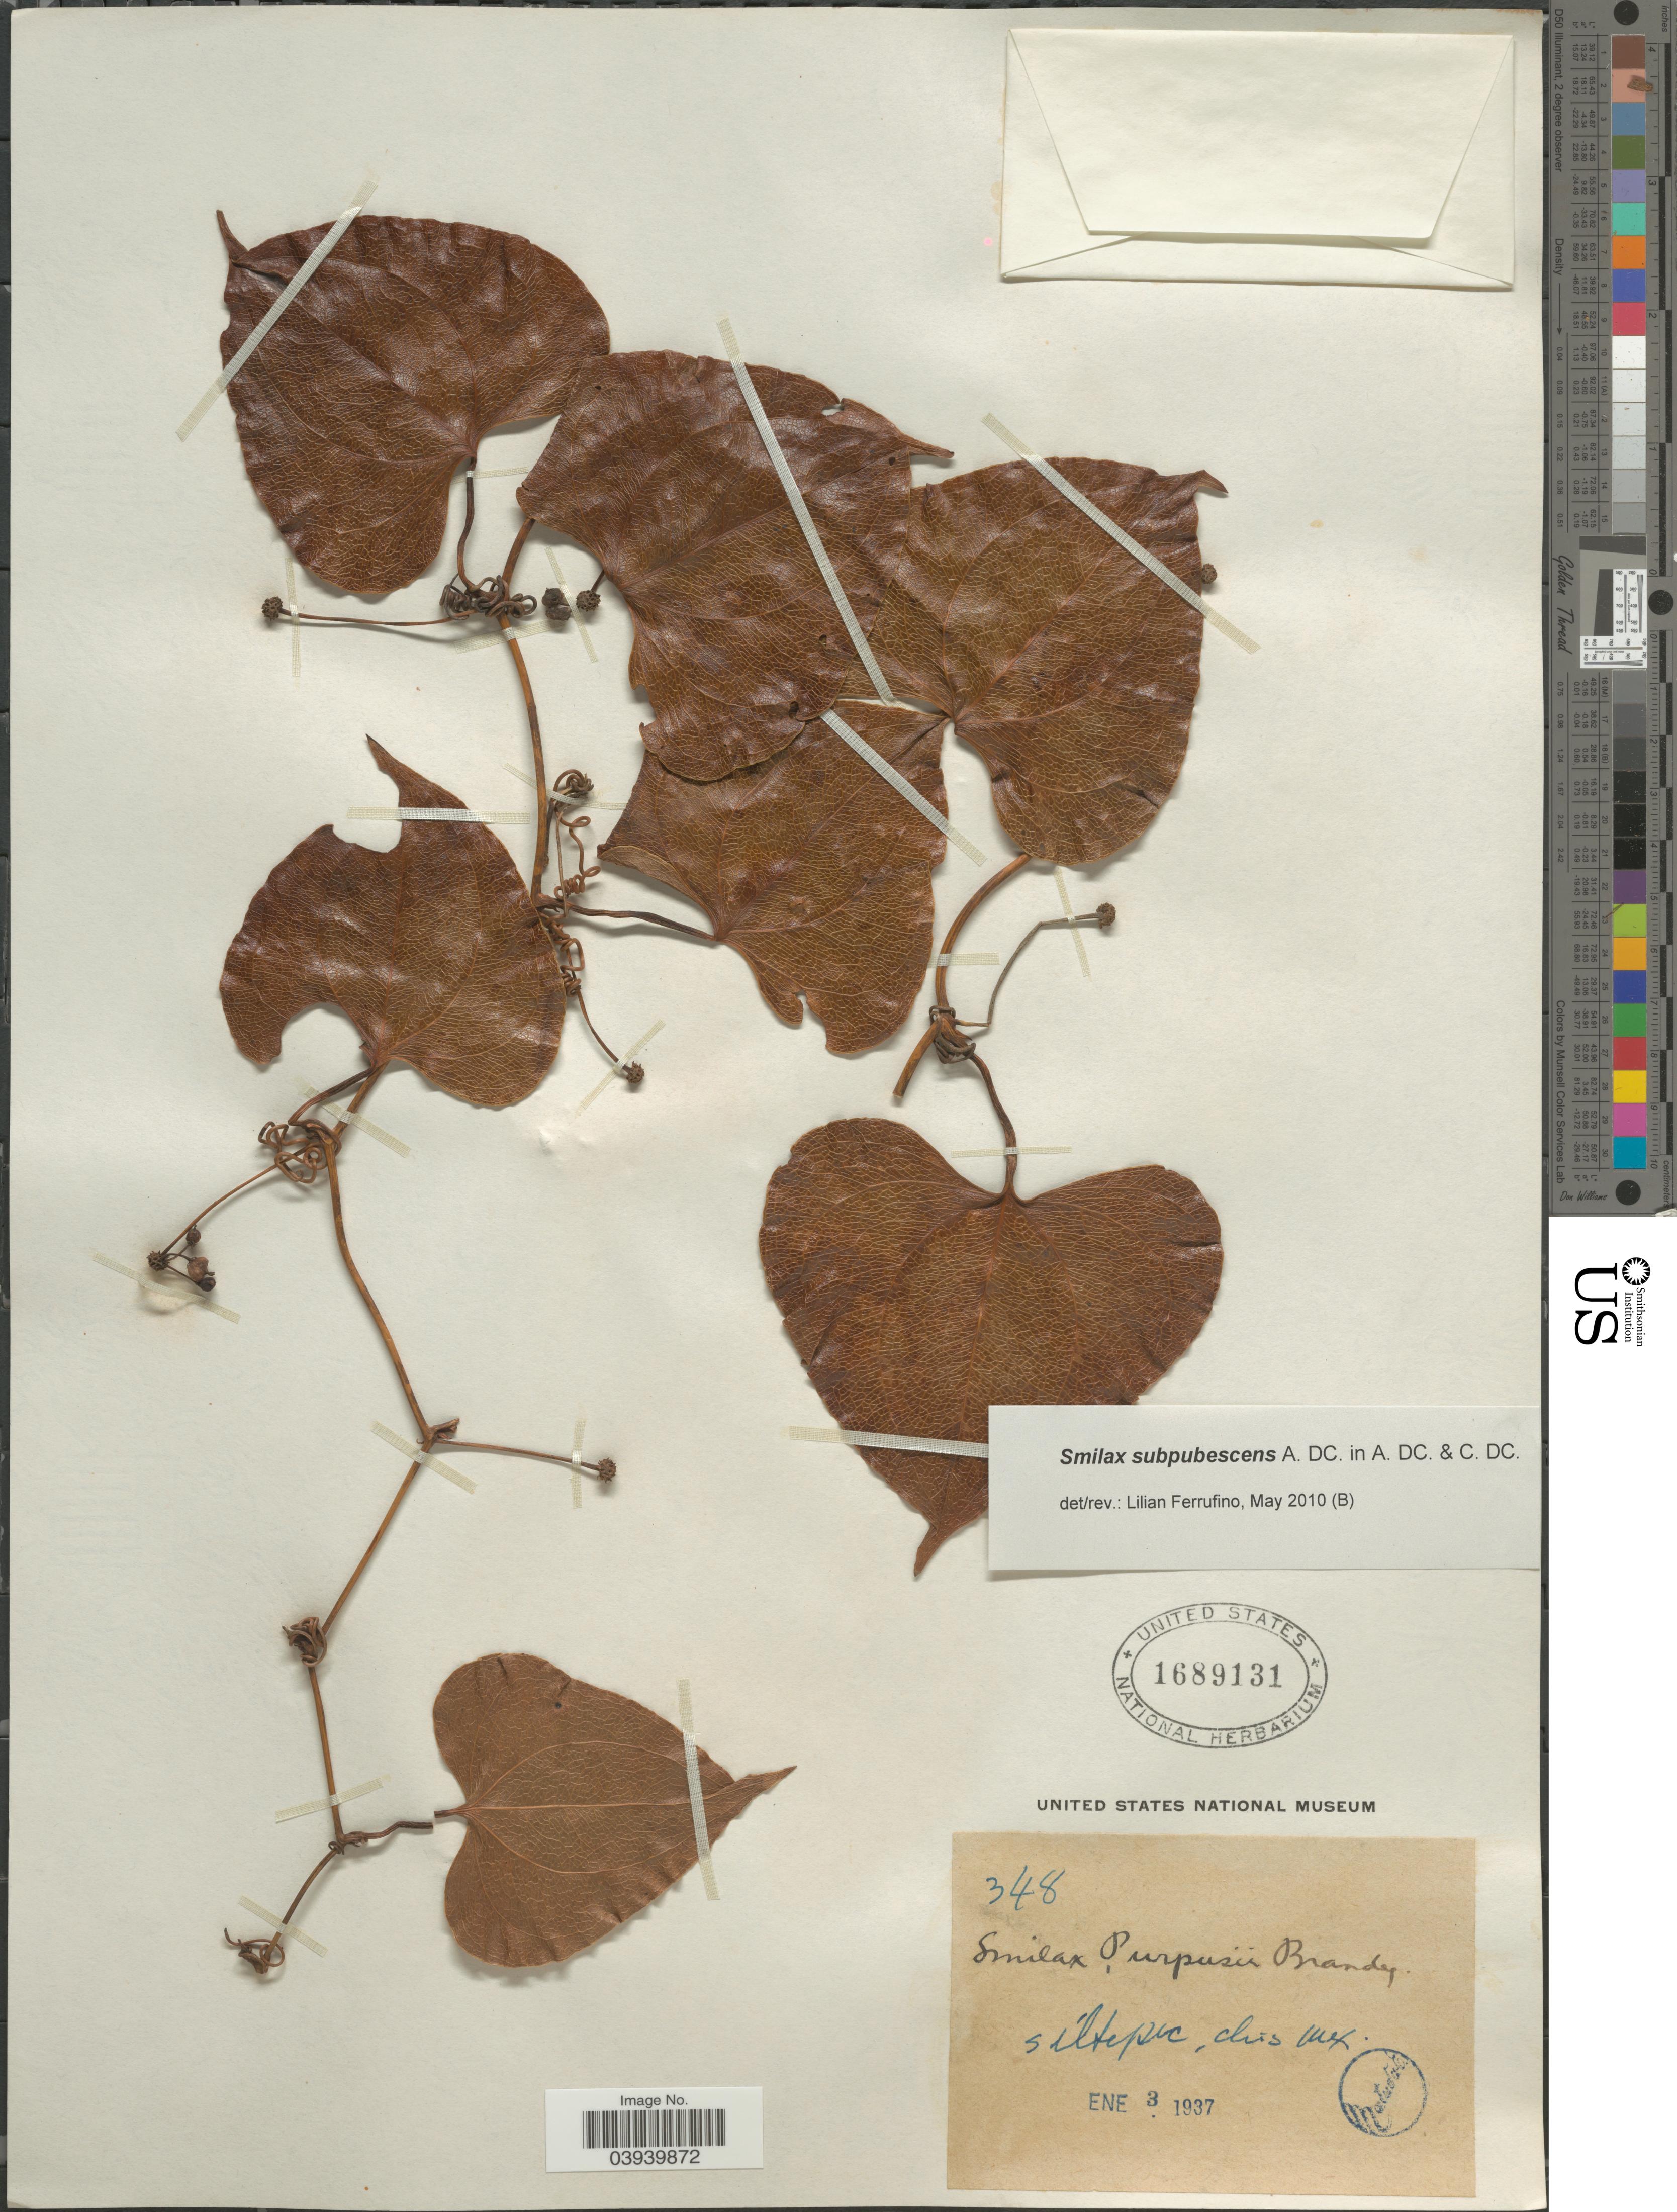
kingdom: Plantae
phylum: Tracheophyta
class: Liliopsida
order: Liliales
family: Smilacaceae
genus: Smilax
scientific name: Smilax subpubescens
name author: A. DC.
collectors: E. Matuda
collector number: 348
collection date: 1937-01-03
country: Mexico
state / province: Chiapas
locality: Síltepec.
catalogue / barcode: US 1689131